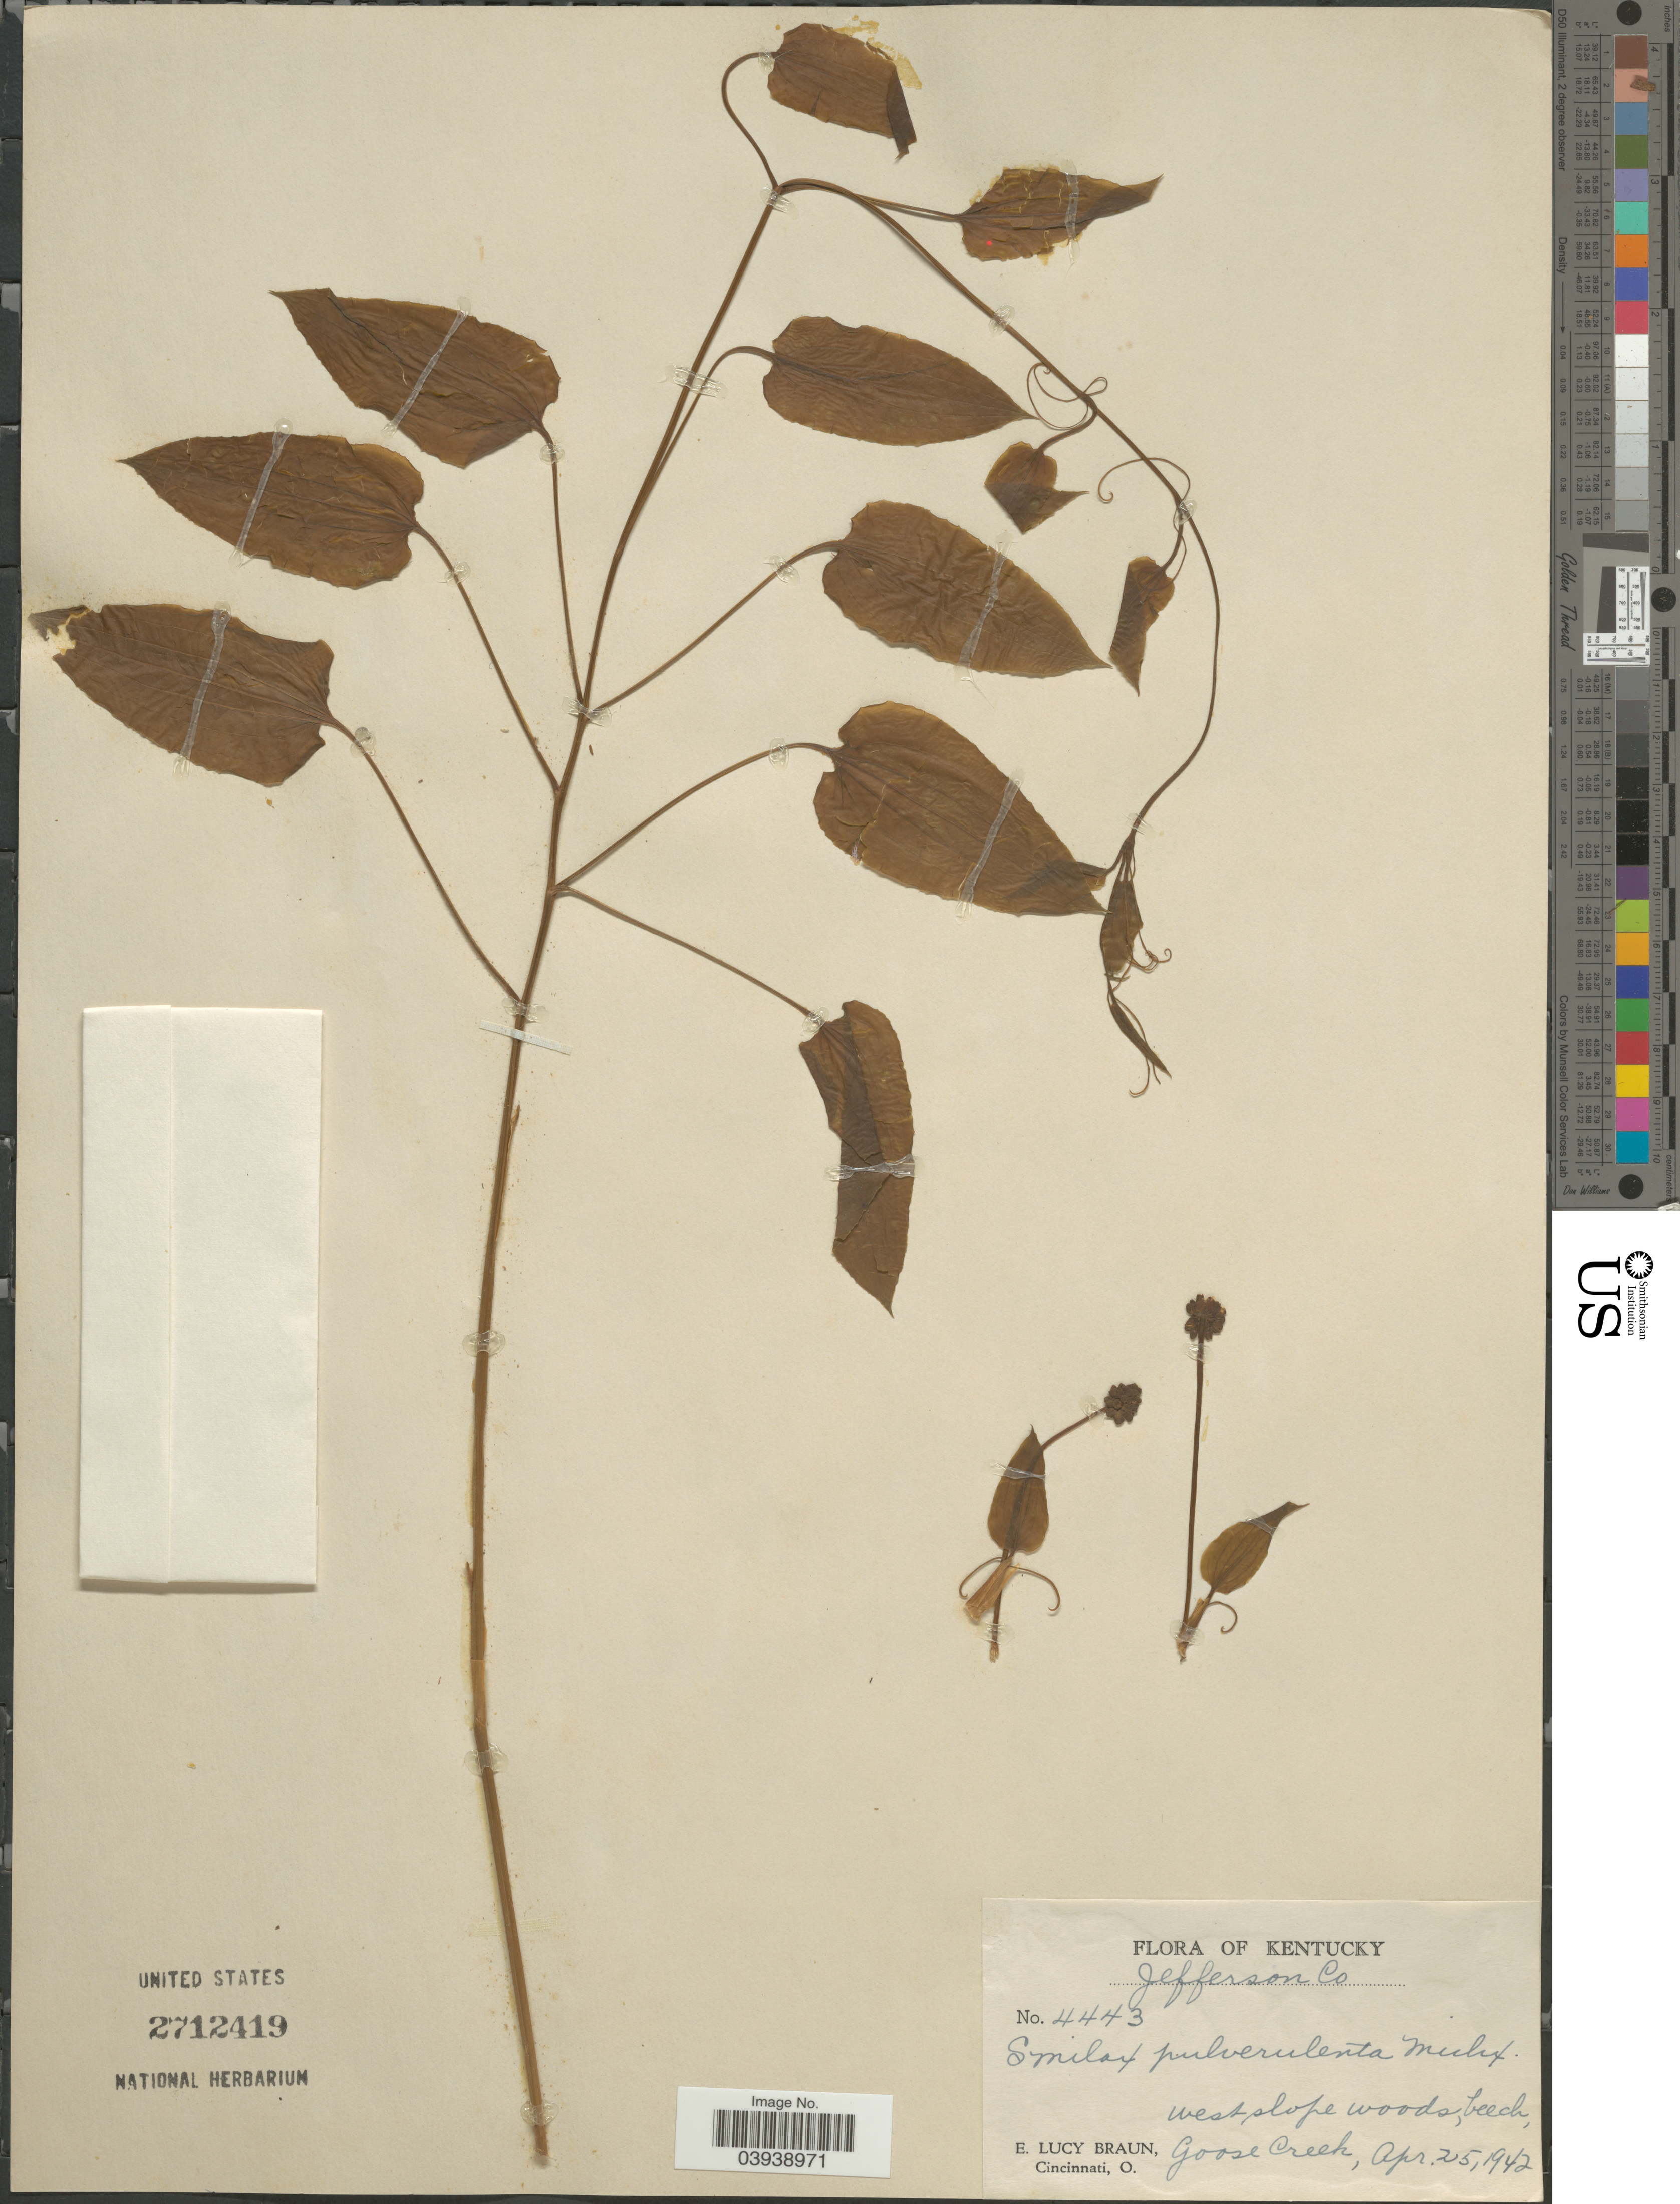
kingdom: Plantae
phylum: Tracheophyta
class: Liliopsida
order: Liliales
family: Smilacaceae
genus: Smilax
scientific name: Smilax pulverulenta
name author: Michx.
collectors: E. L. Braun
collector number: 4443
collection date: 1942-04-25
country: United States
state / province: Kentucky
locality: Jefferson Co. West slope woods, beech, Goose Creek.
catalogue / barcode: US 2712419